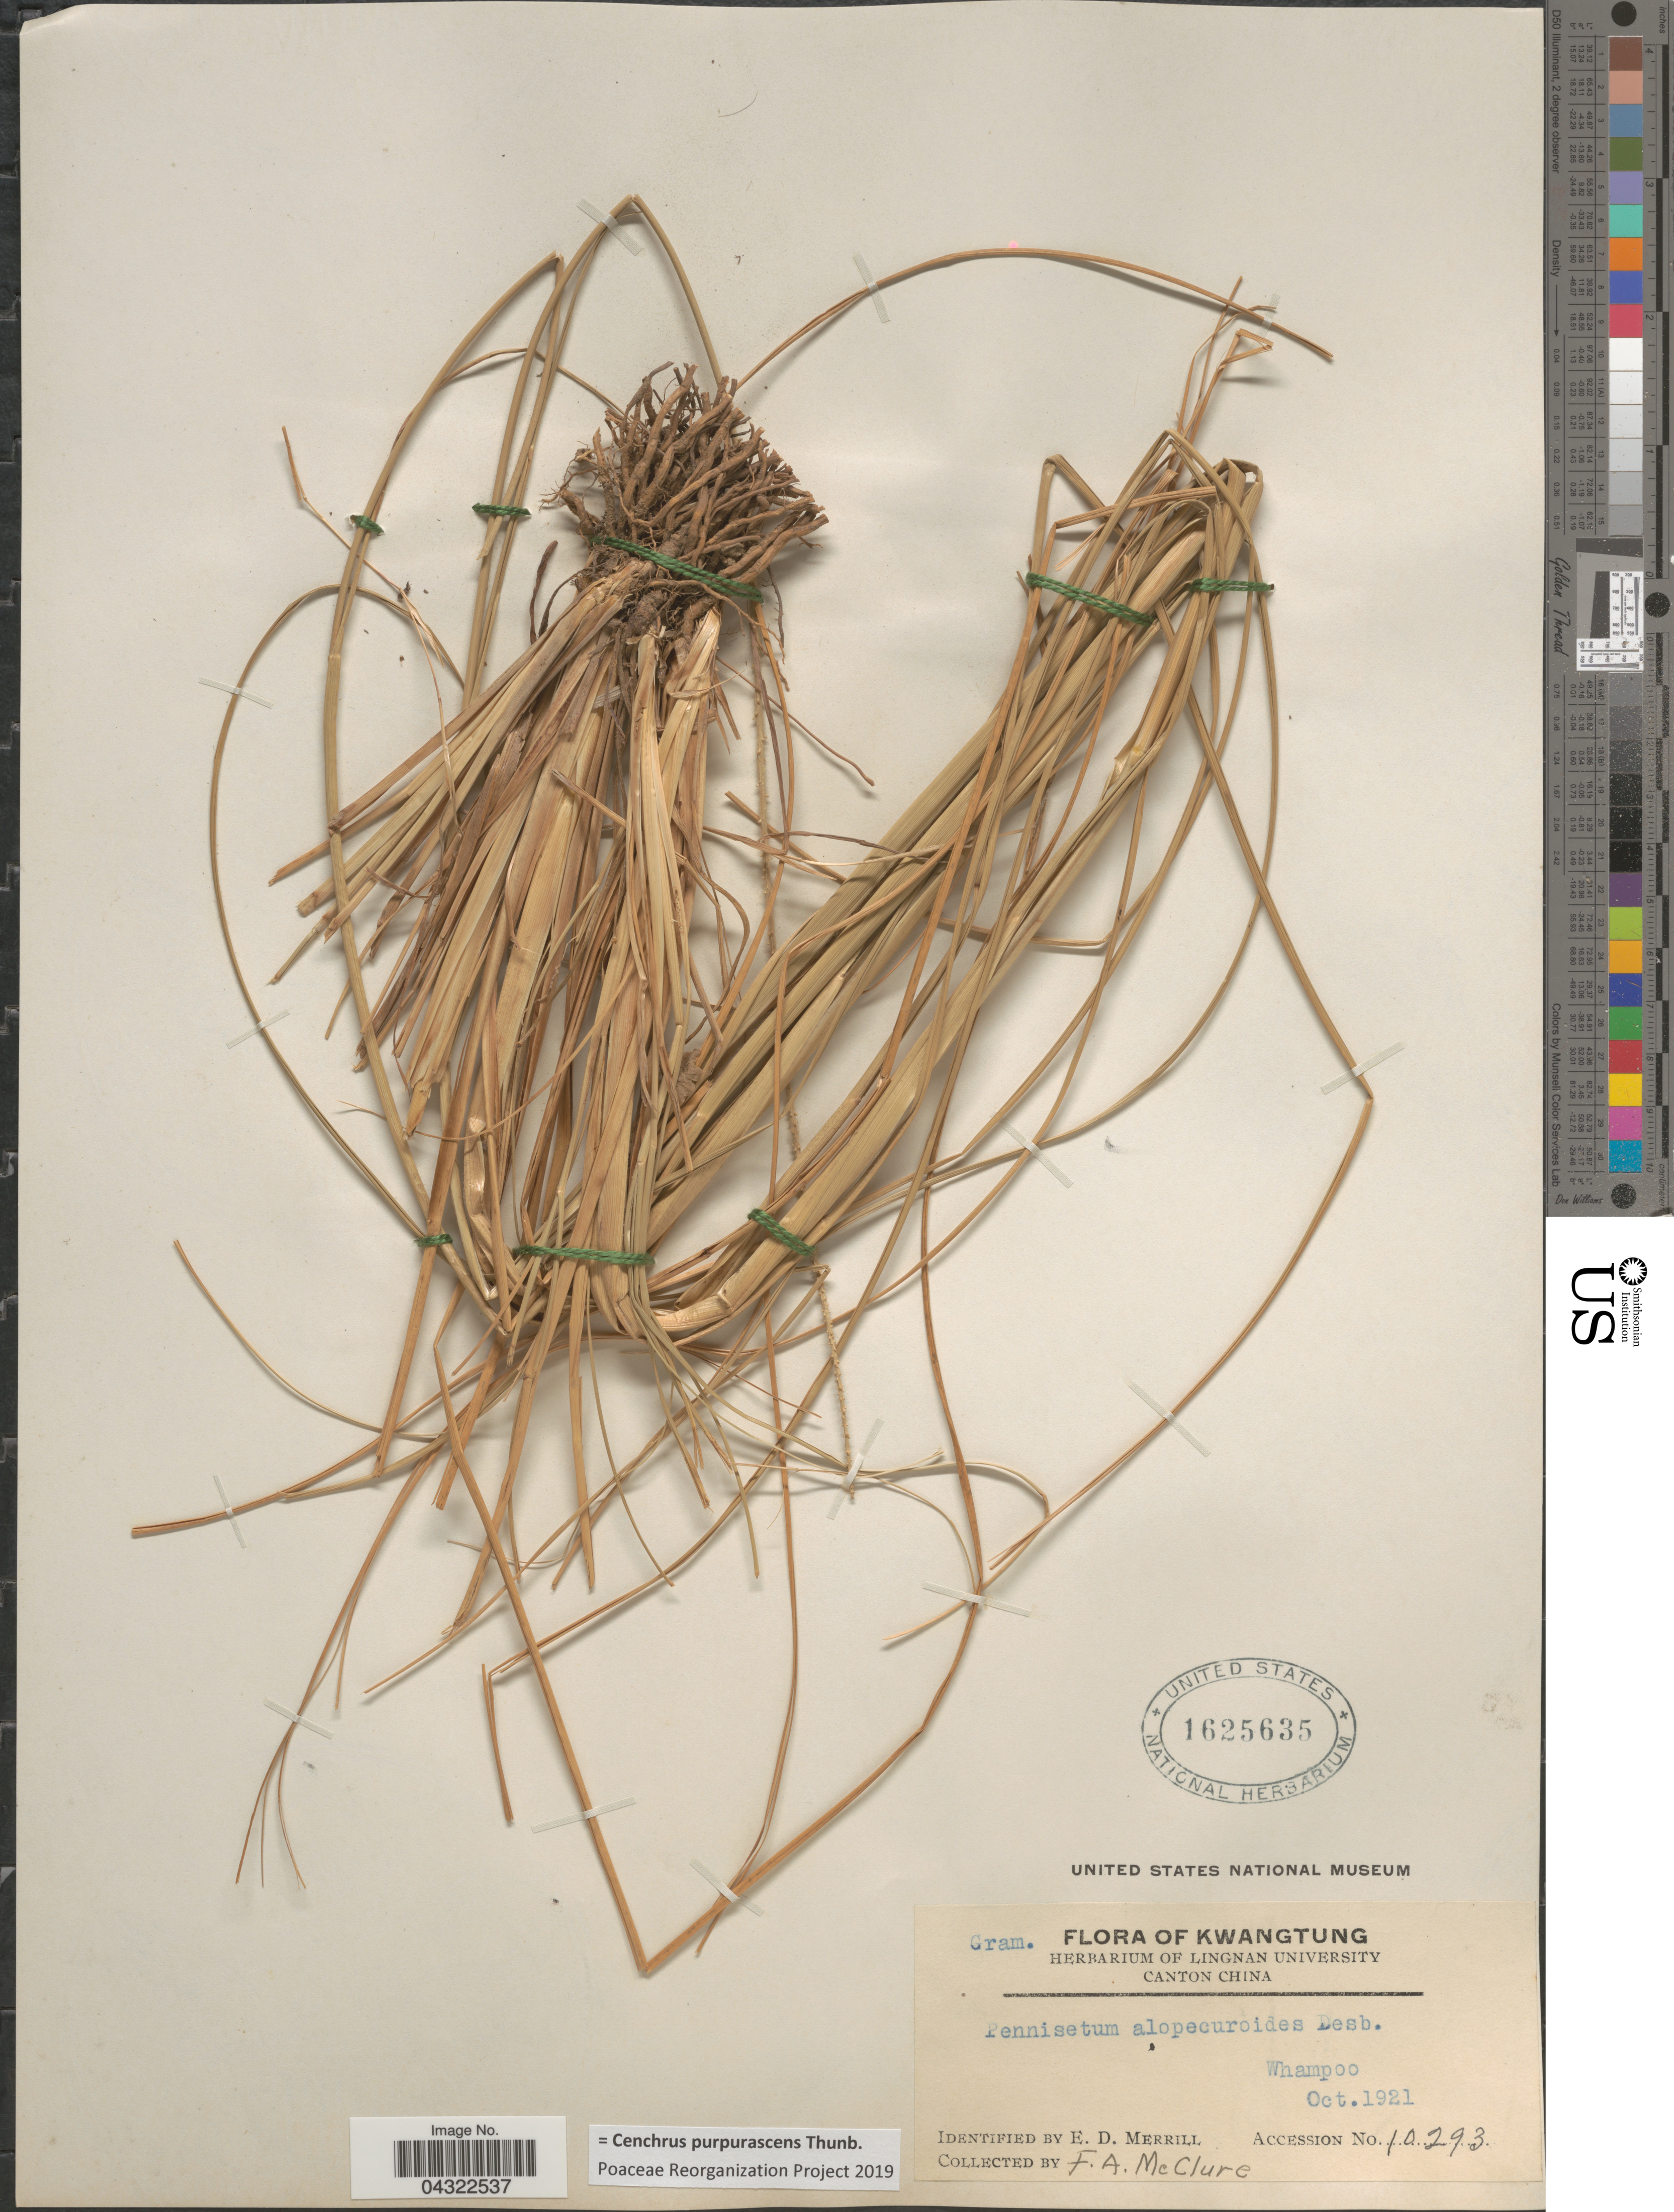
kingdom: Plantae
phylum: Tracheophyta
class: Liliopsida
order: Poales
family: Poaceae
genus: Cenchrus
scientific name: Cenchrus purpurascens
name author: Thunb.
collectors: F. A. McClure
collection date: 1921-10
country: China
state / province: Guangdong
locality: Kwangtung. Whampoo.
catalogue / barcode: US 1625635